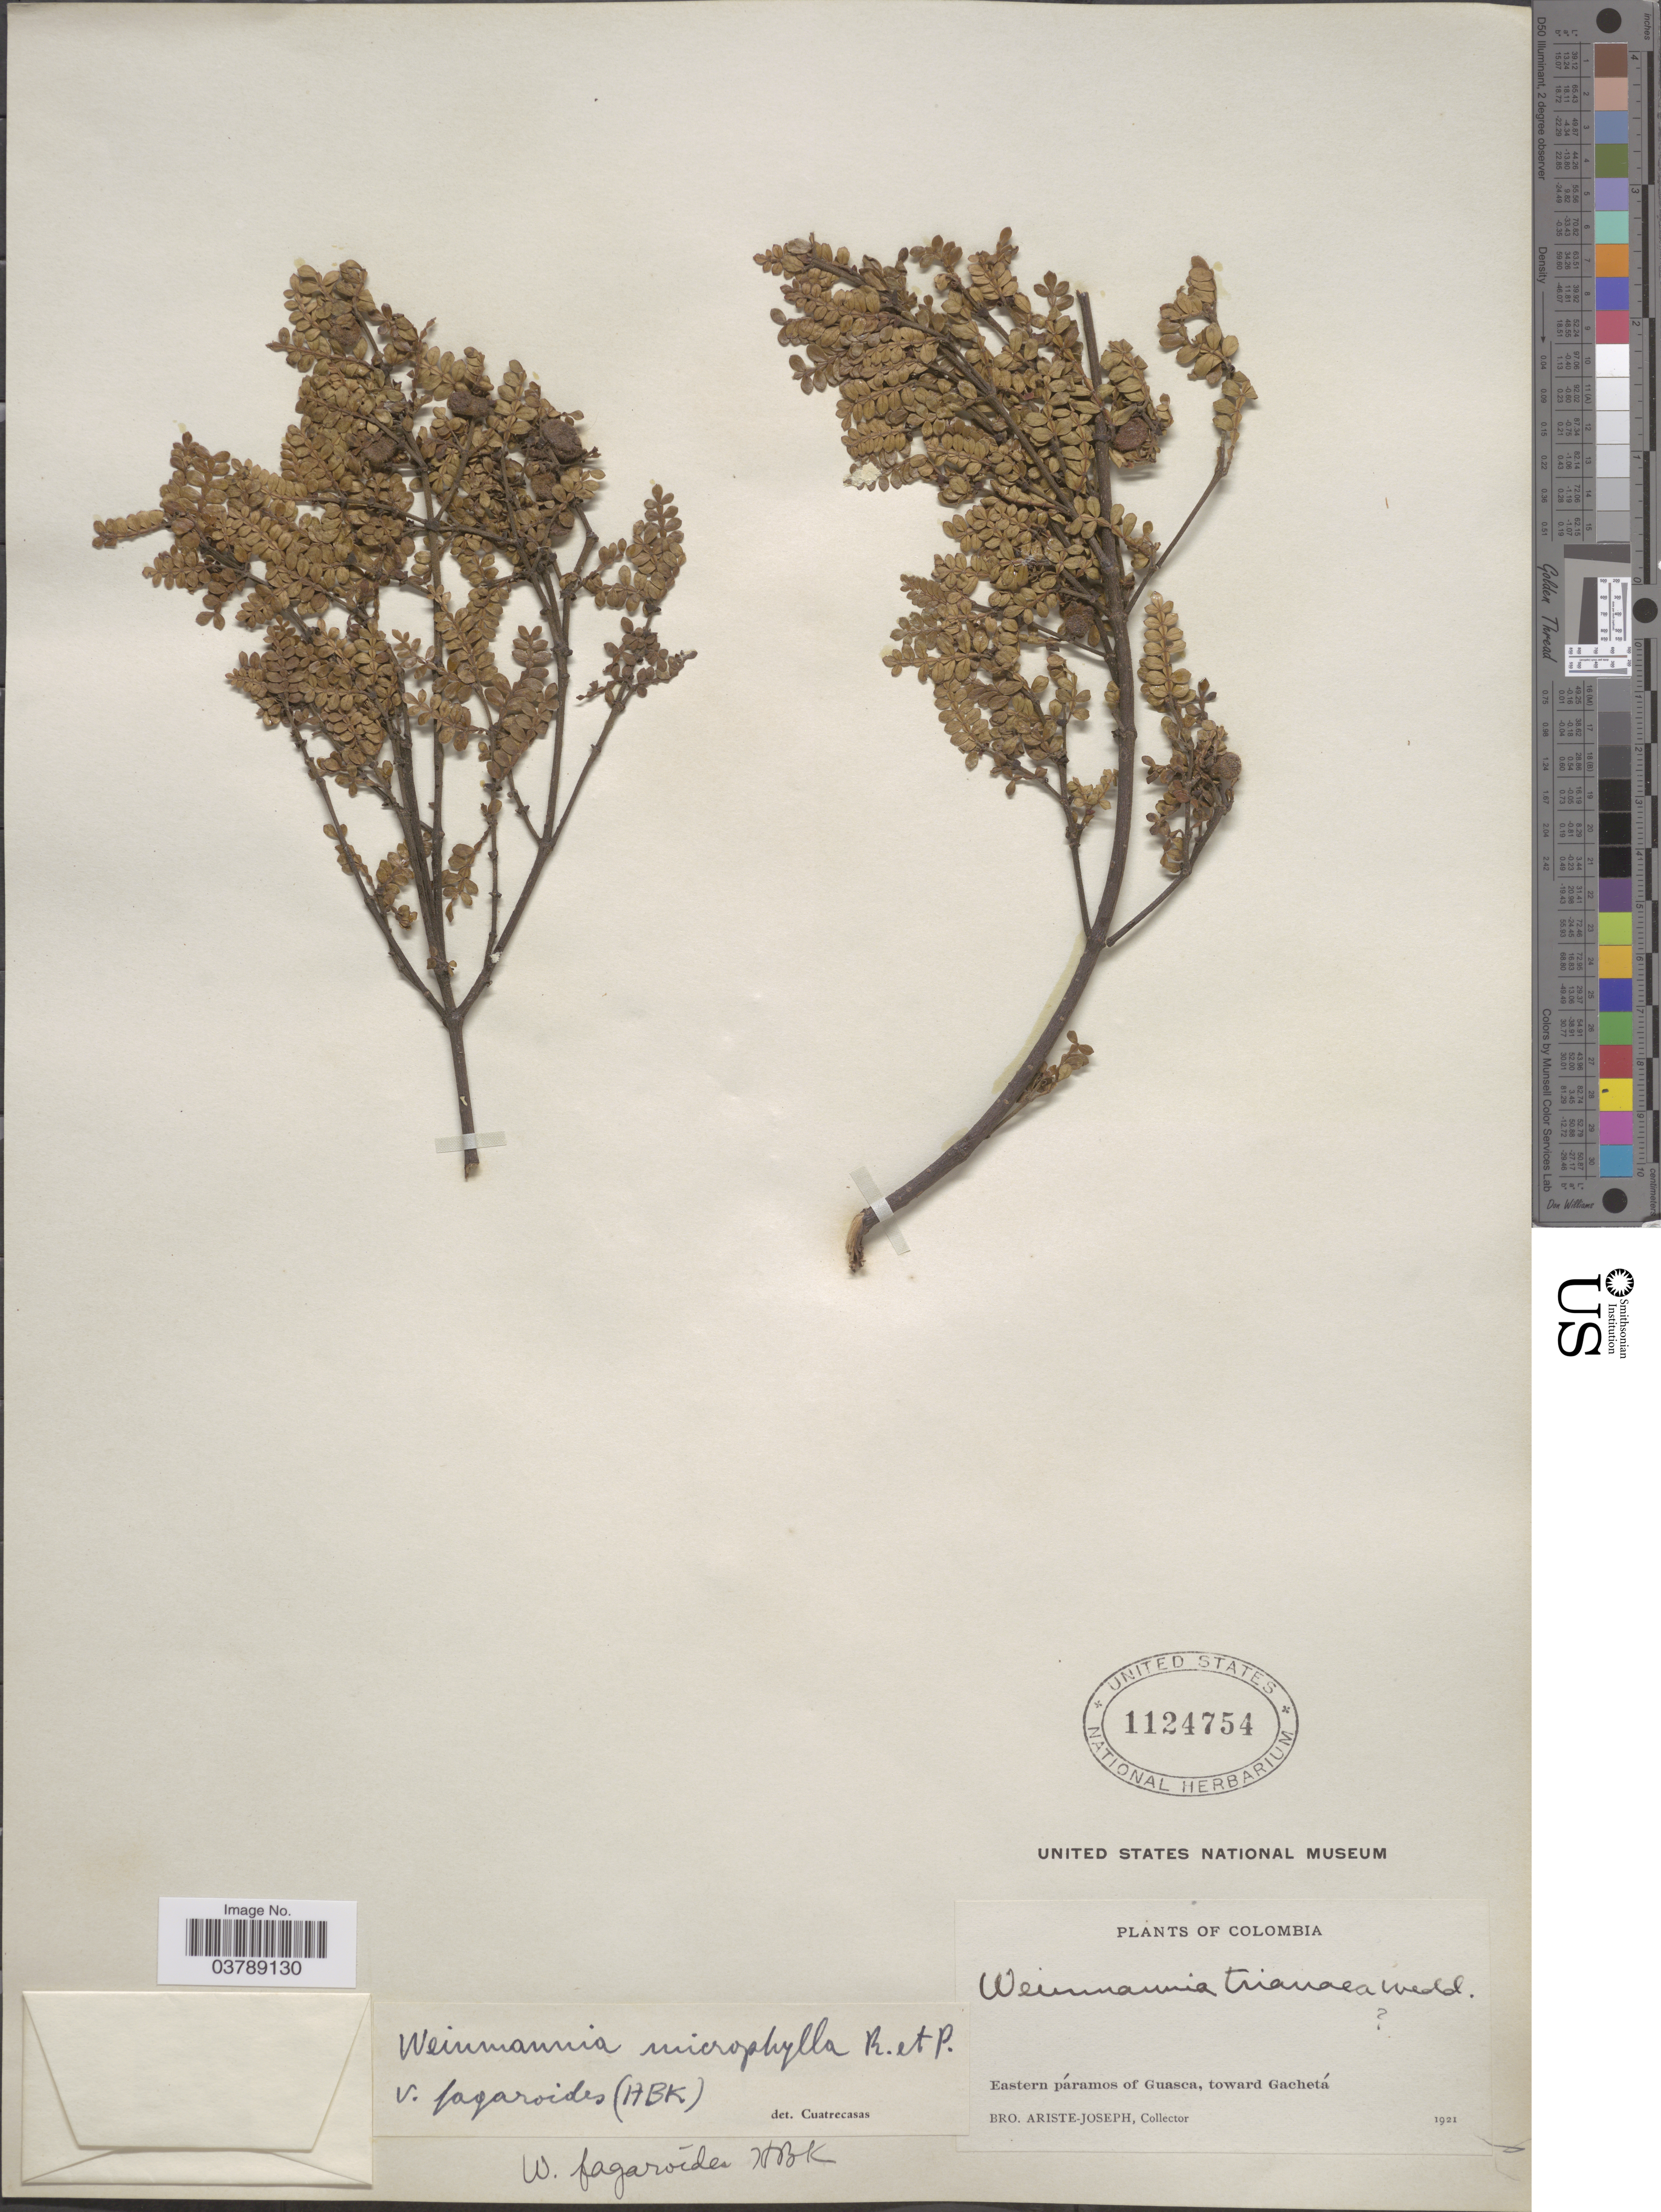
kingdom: Plantae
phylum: Tracheophyta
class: Magnoliopsida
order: Oxalidales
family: Cunoniaceae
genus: Weinmannia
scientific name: Weinmannia fagaroides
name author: Kunth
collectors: Bro. Ariste-Joseph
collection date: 1921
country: Colombia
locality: Eastern páramos of Guasca, toward Gachetá.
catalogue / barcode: US 1124754